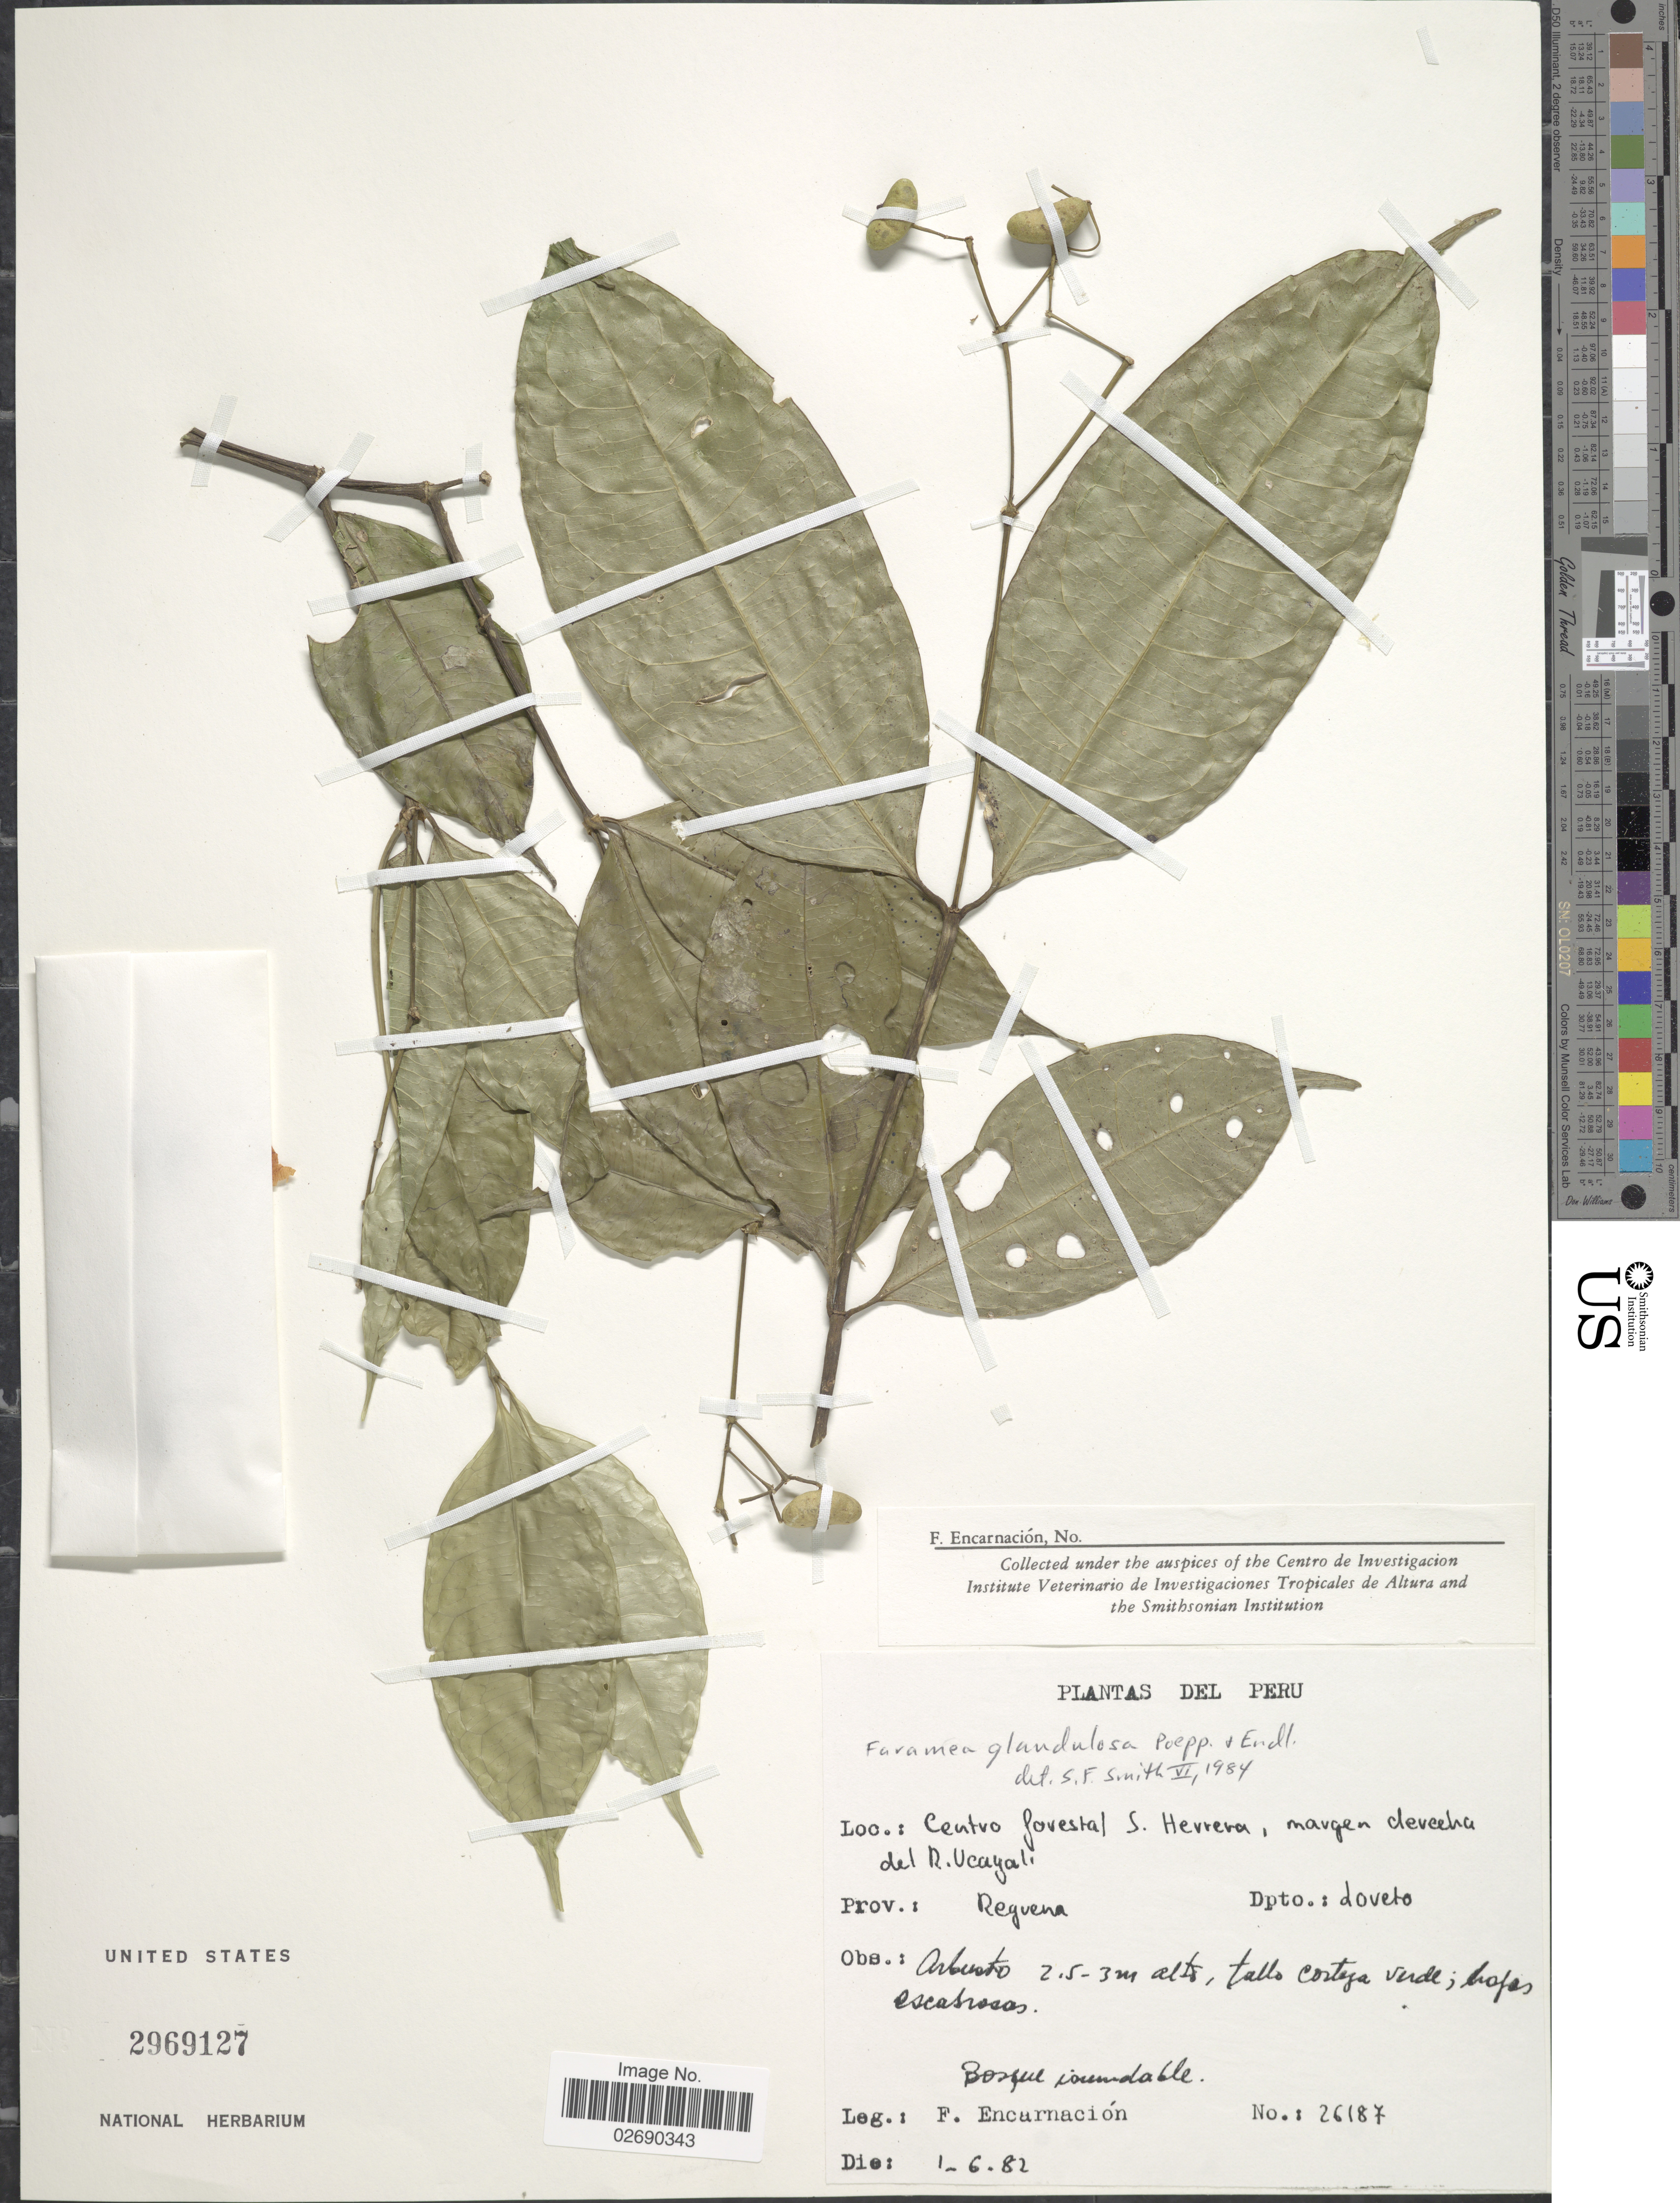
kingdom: Plantae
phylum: Tracheophyta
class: Magnoliopsida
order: Gentianales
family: Rubiaceae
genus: Faramea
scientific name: Faramea glandulosa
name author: Poepp.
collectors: F. Encarnación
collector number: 26187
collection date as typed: Transcribed d/m/y: 1/6/82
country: Peru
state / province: Loreto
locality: Centro forestal S. Herrera, amrgen derecha del R. Ucayali, Prov. Requena, Dpto. Loreto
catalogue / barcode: US 2969127